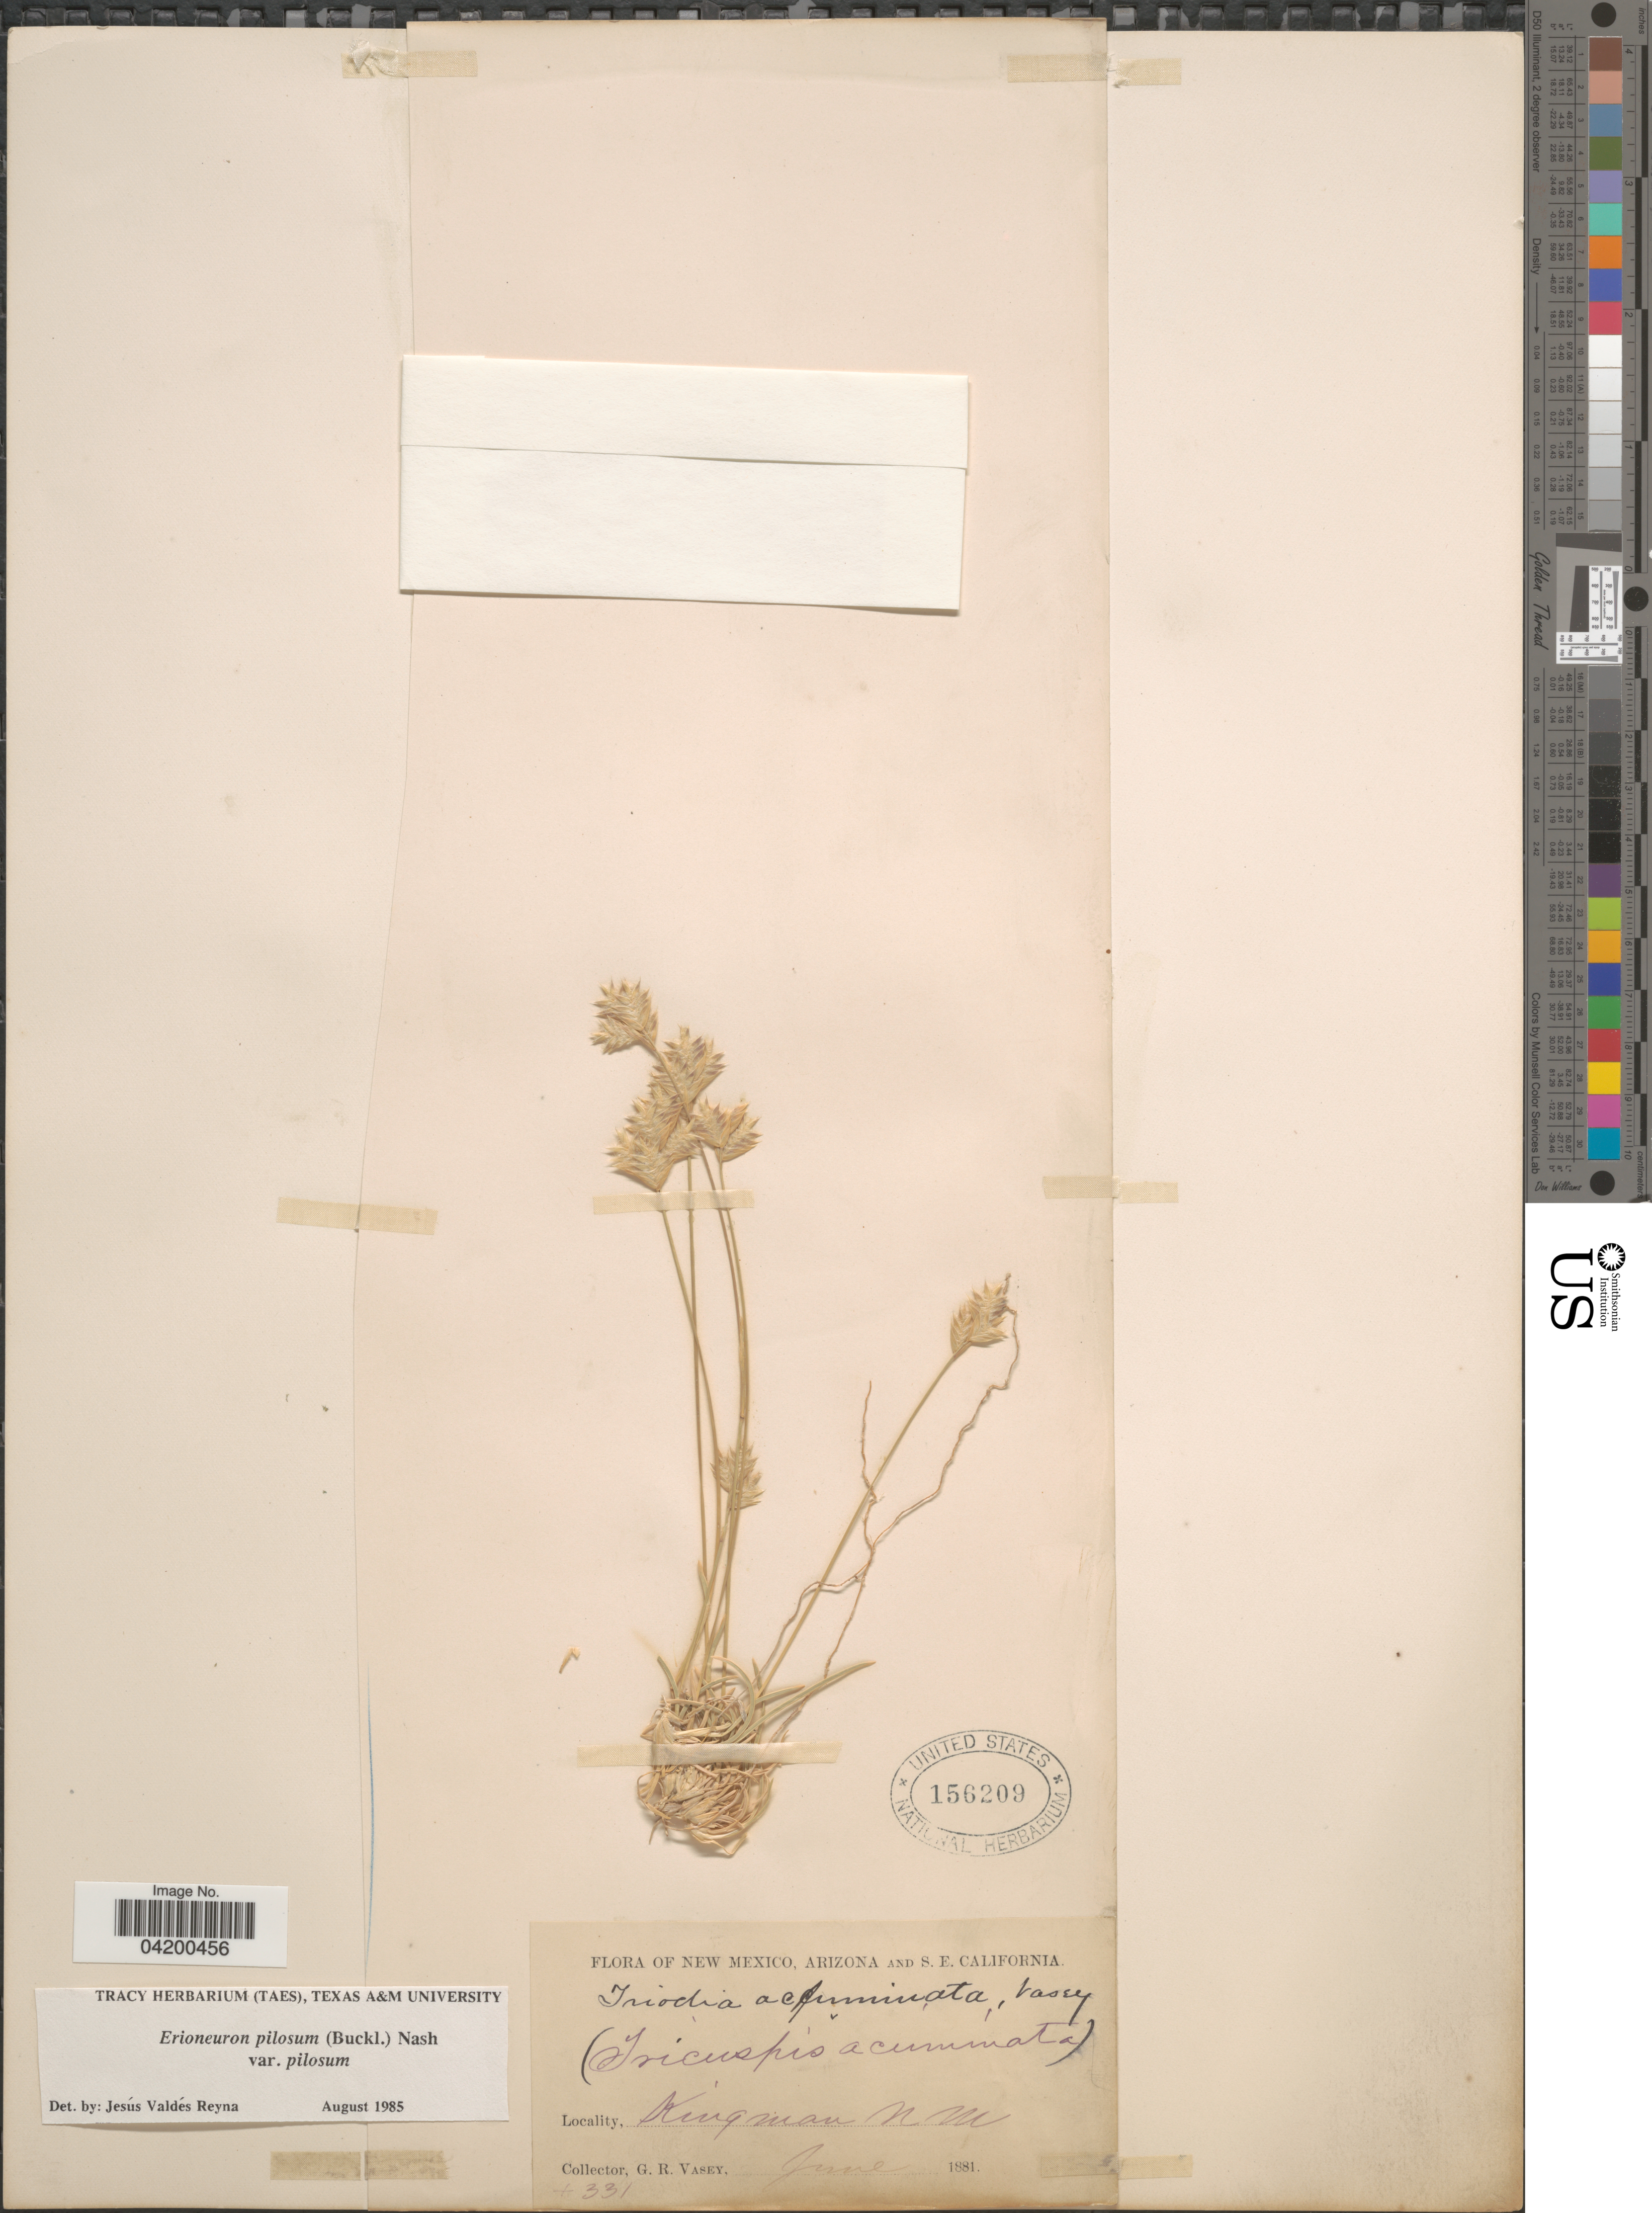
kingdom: Plantae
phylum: Tracheophyta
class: Liliopsida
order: Poales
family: Poaceae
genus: Erioneuron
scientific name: Erioneuron pilosum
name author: (Buckley) Nash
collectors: G. R. Vasey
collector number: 4331*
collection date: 1881-06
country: United States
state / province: New Mexico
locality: Kingman.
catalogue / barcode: US 156209